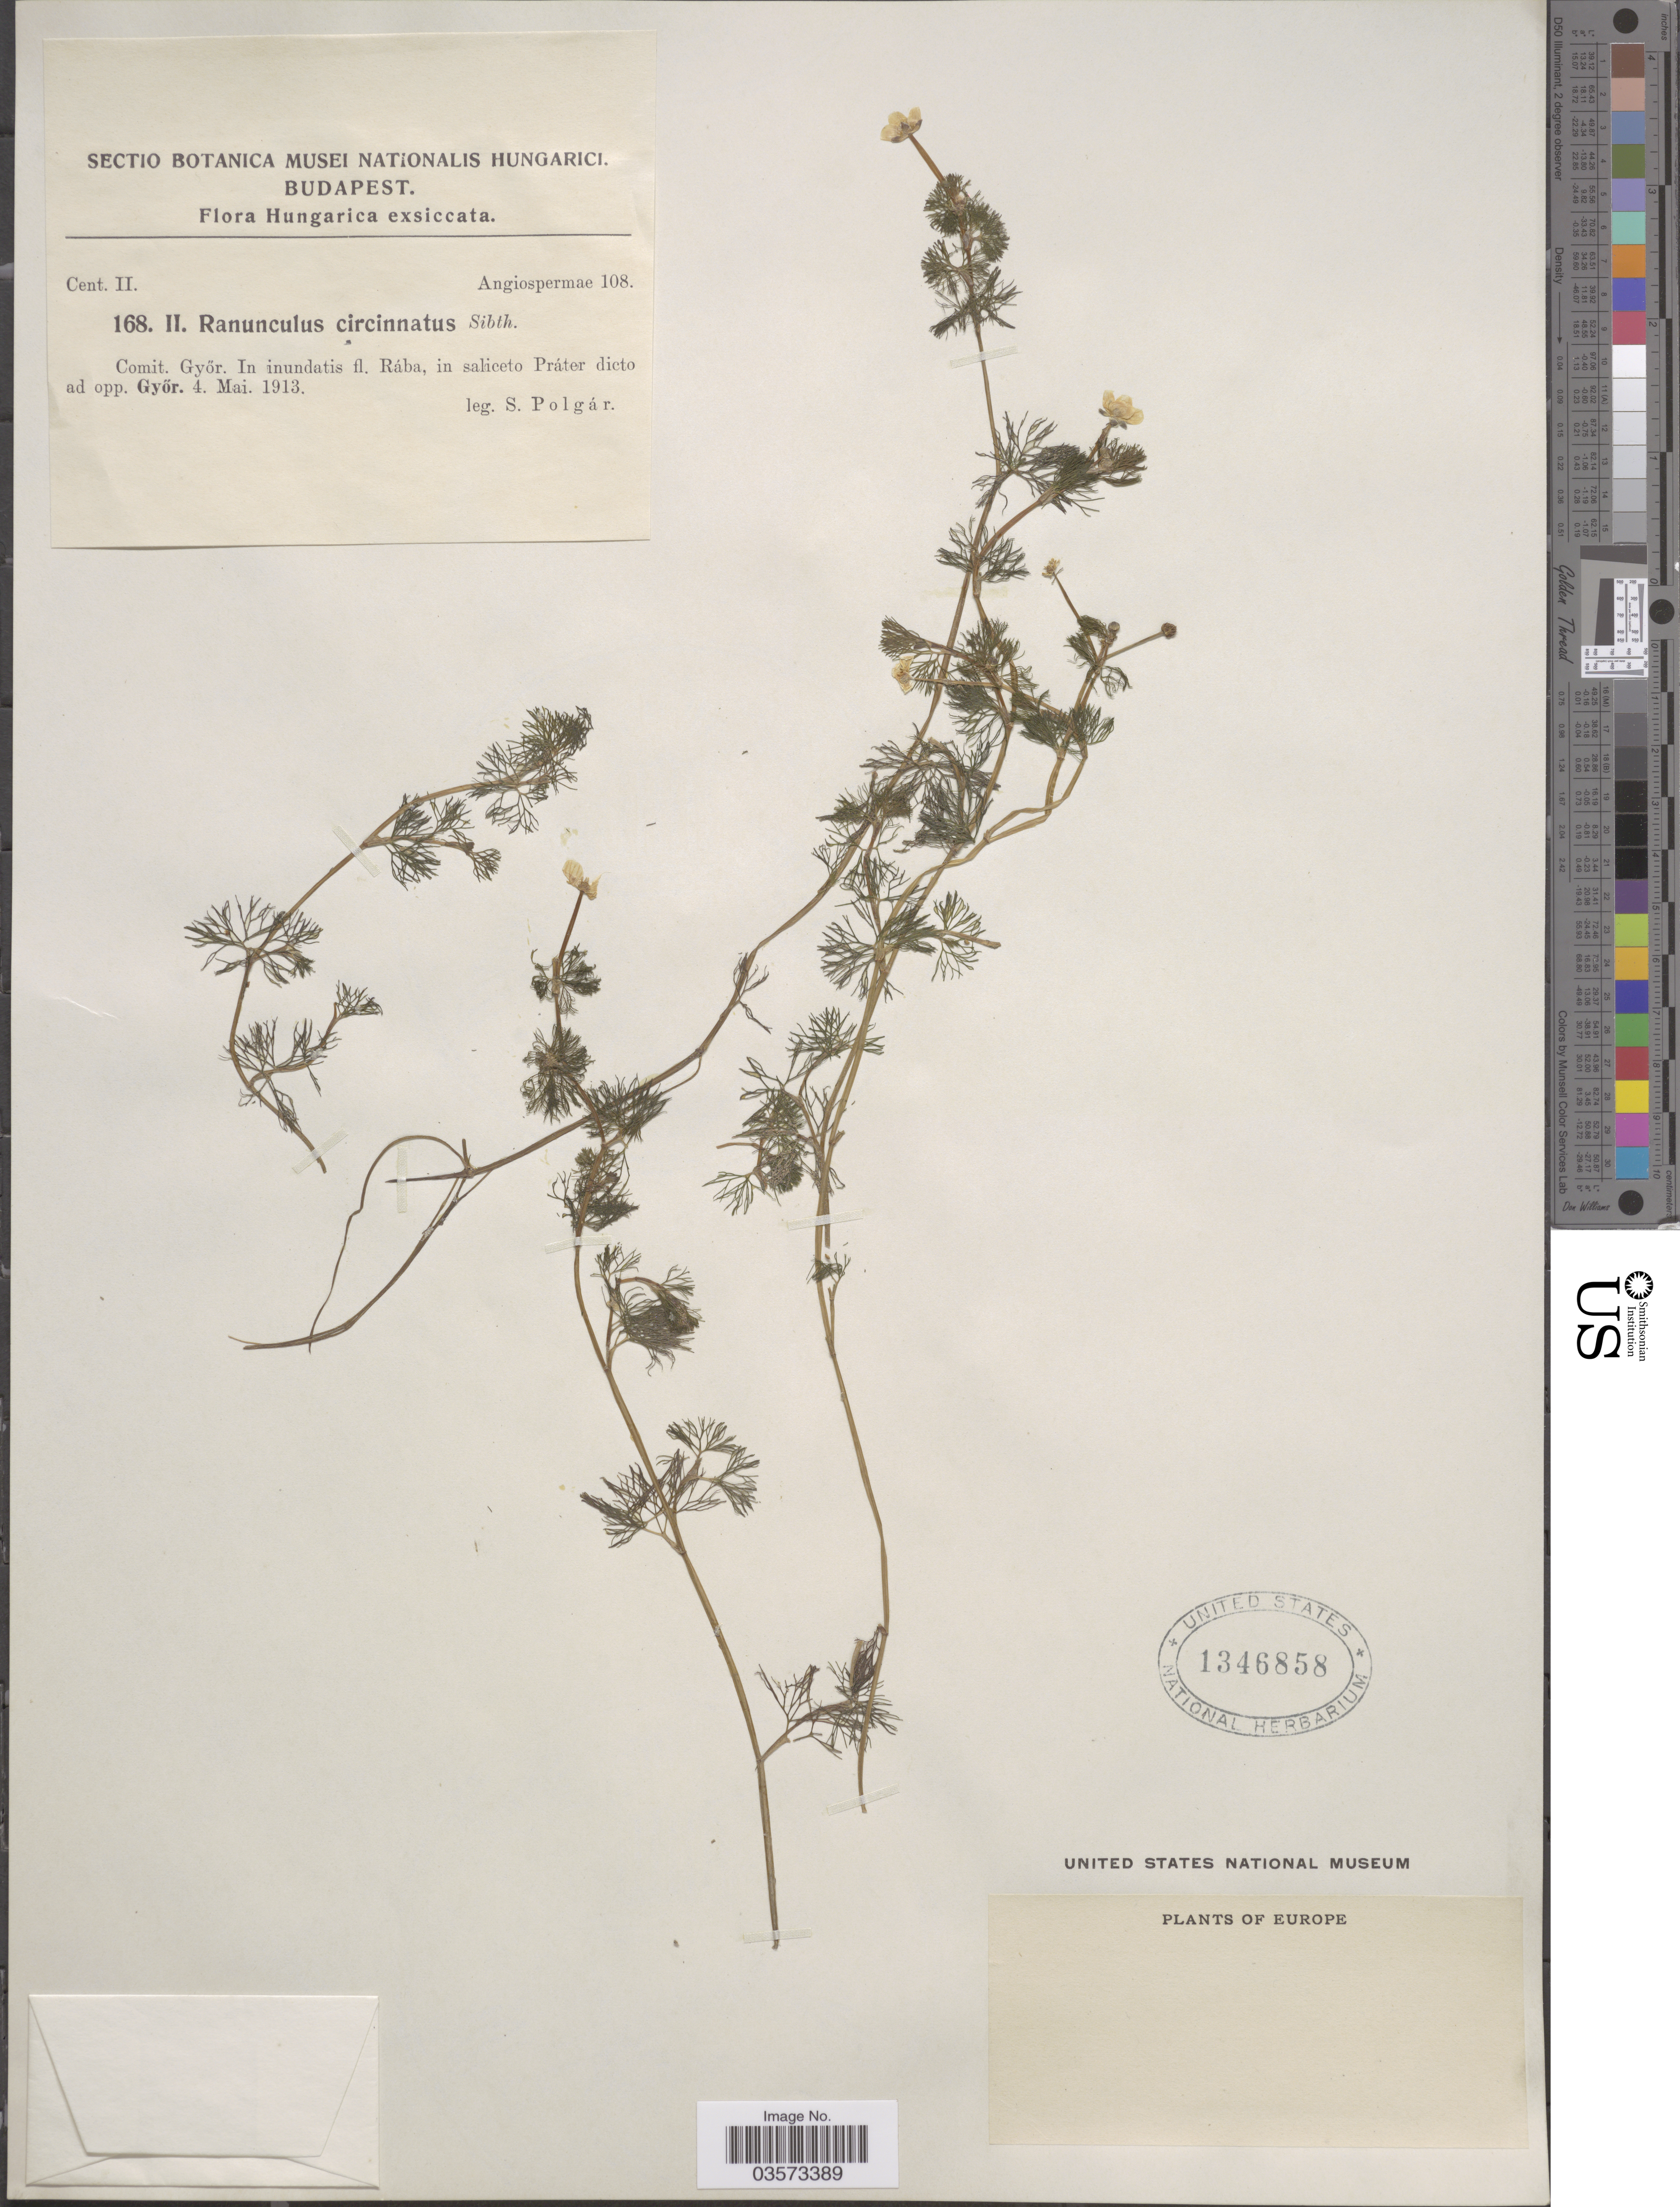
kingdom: Plantae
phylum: Tracheophyta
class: Magnoliopsida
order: Ranunculales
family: Ranunculaceae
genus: Ranunculus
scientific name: Ranunculus circinatus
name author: Sibth.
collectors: S. Polgar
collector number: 168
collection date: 1913-05-04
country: Hungary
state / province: Győr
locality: Comit. Győr. In inundatis fl. Rába, in saliceto Práter dicto ad opp. Győr.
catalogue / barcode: US 1346858